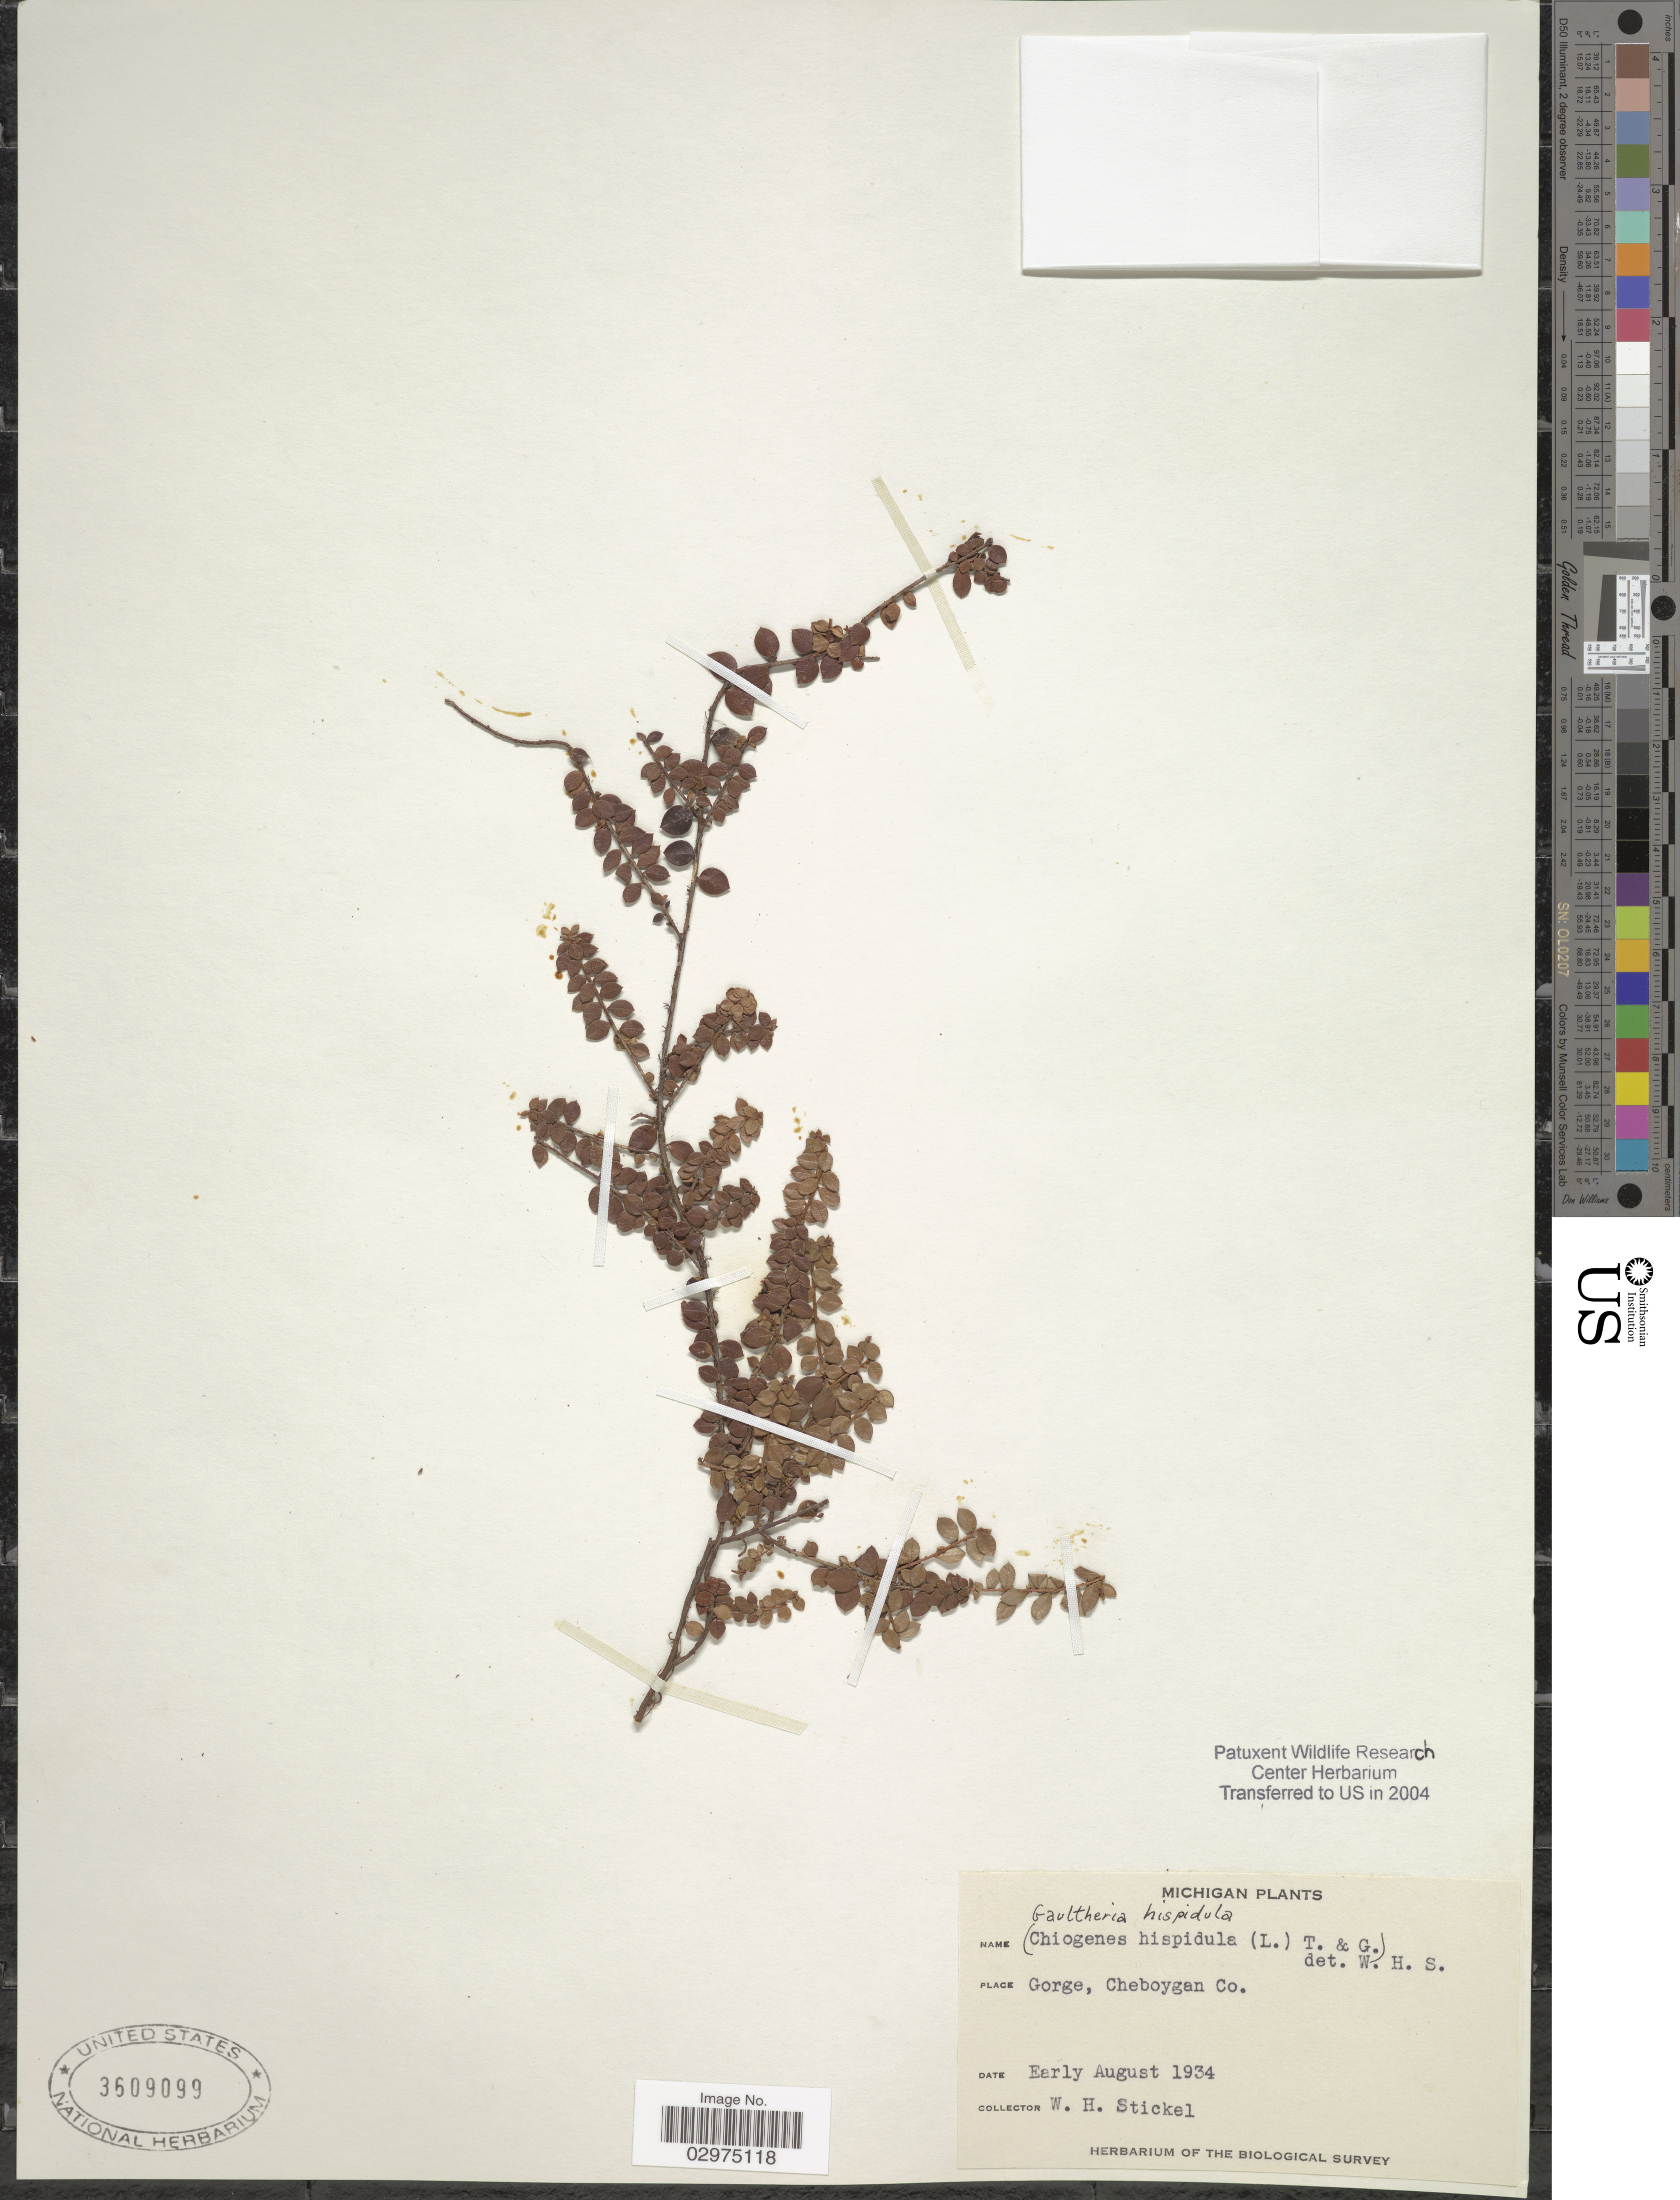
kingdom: Plantae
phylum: Tracheophyta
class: Magnoliopsida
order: Ericales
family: Ericaceae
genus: Gaultheria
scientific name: Gaultheria hispidula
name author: (L.) Muhl. ex Bigelow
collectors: W. Stickel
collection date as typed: Early August 1934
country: United States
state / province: Michigan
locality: Gorge, Cheboygan Co.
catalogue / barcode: US 3609099